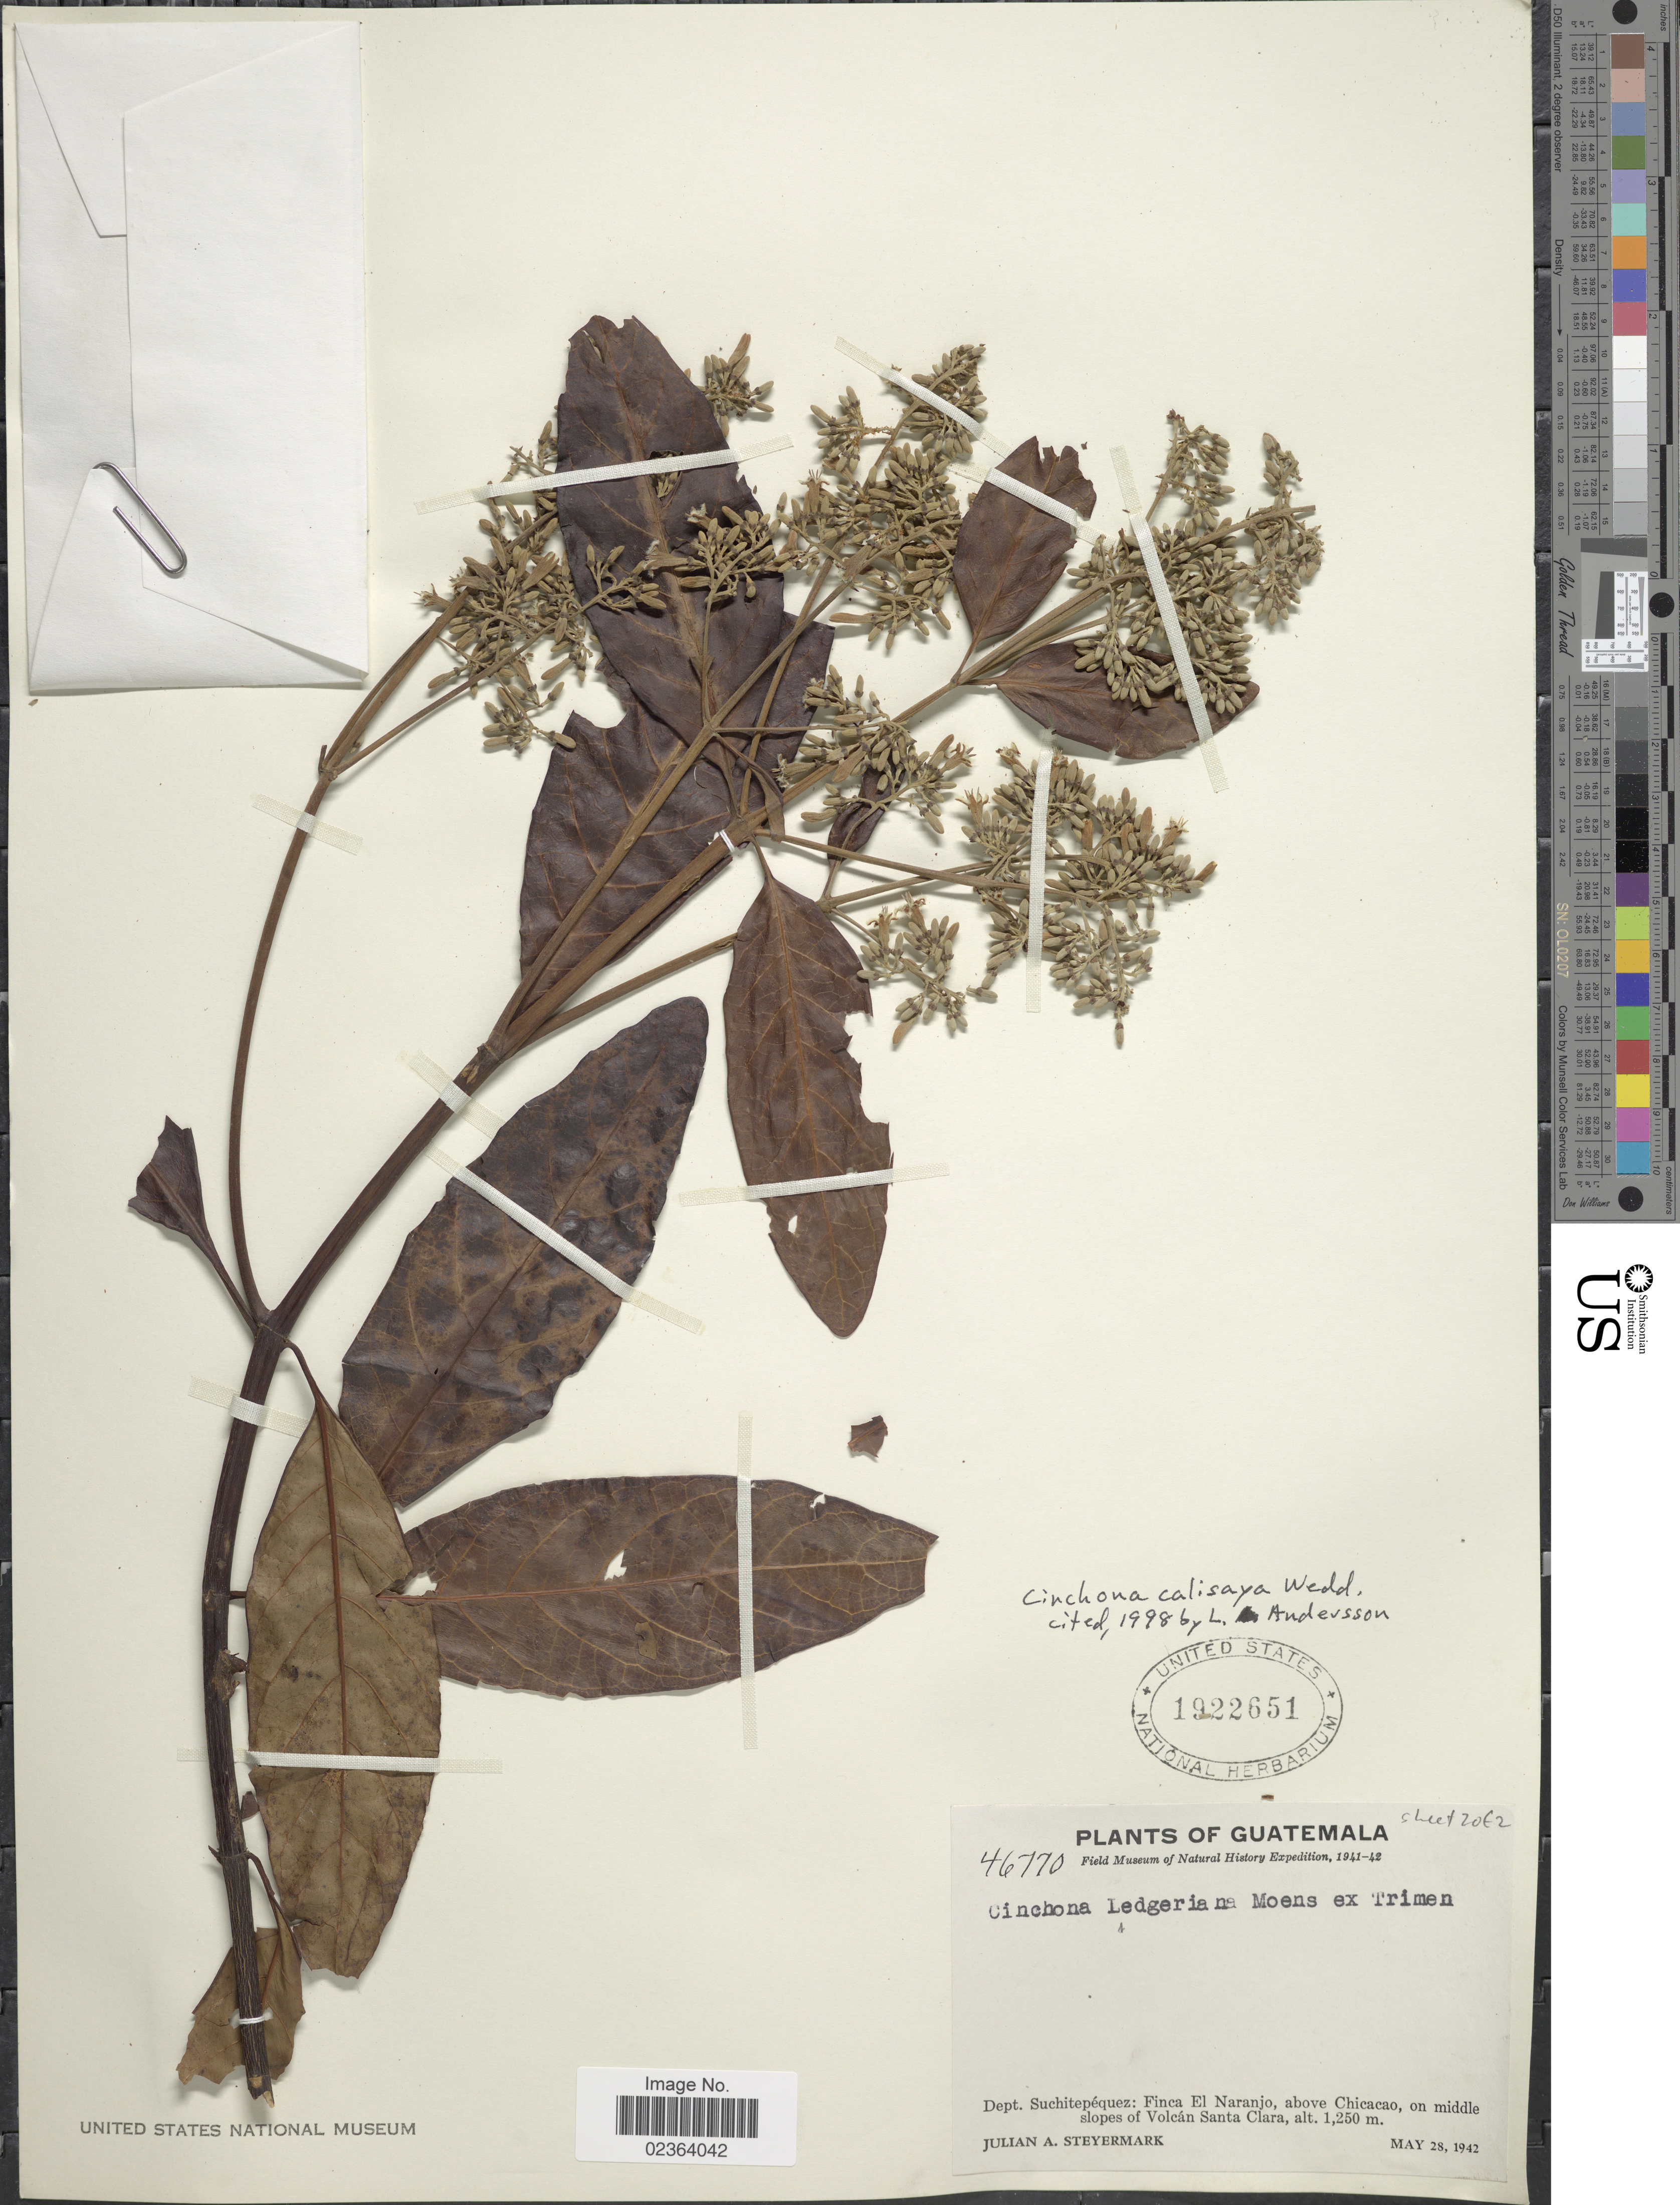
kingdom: Plantae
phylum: Tracheophyta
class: Magnoliopsida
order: Gentianales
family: Rubiaceae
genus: Cinchona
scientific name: Cinchona calisaya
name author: Wedd.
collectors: J. Steyermark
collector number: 46770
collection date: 1942-05-28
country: Guatemala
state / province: Suchitepéquez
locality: Dept. Suchitepequez: Finca El Naranjo, above Chicacao, on middle slopes of Volcan Santa Clara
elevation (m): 1250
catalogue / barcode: US 1922651